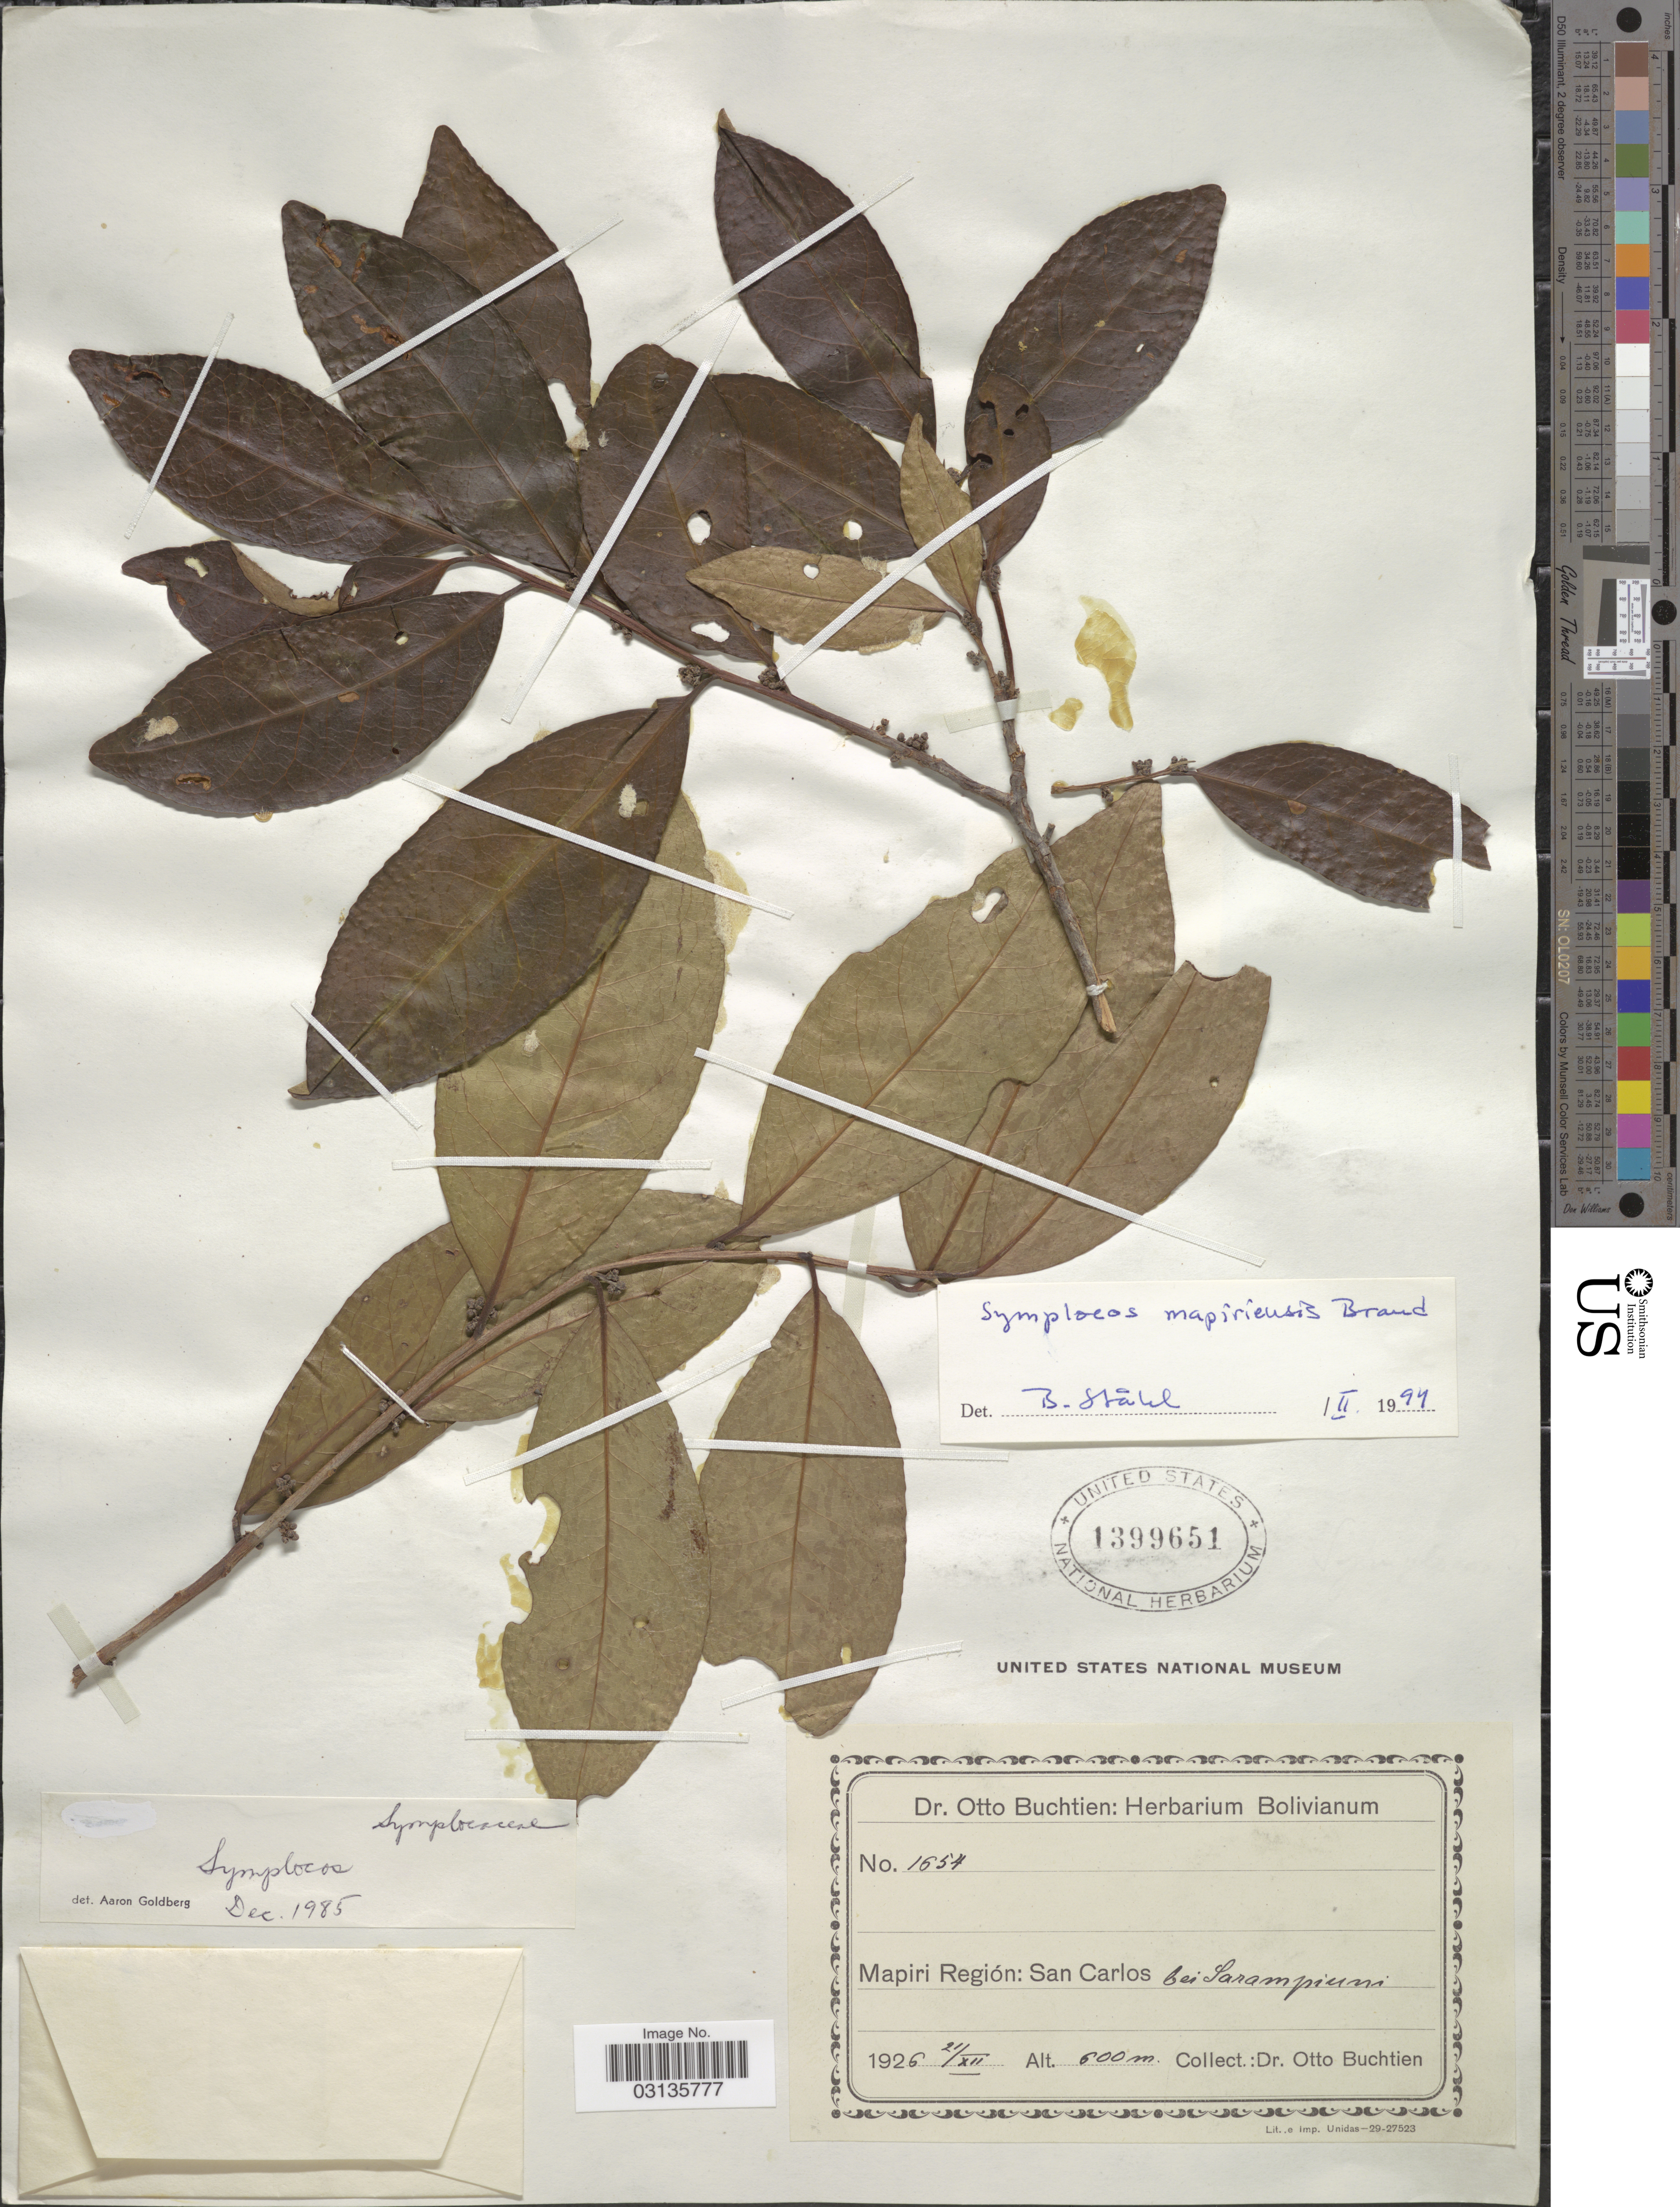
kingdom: Plantae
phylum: Tracheophyta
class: Magnoliopsida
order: Ericales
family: Symplocaceae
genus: Symplocos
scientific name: Symplocos mapiriensis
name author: Brand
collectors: O. Buchtien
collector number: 1654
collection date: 1926-12-21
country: Bolivia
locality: Mapiri Región: San Carlos bei Sarampiuni.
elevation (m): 600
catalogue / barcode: US 1399651